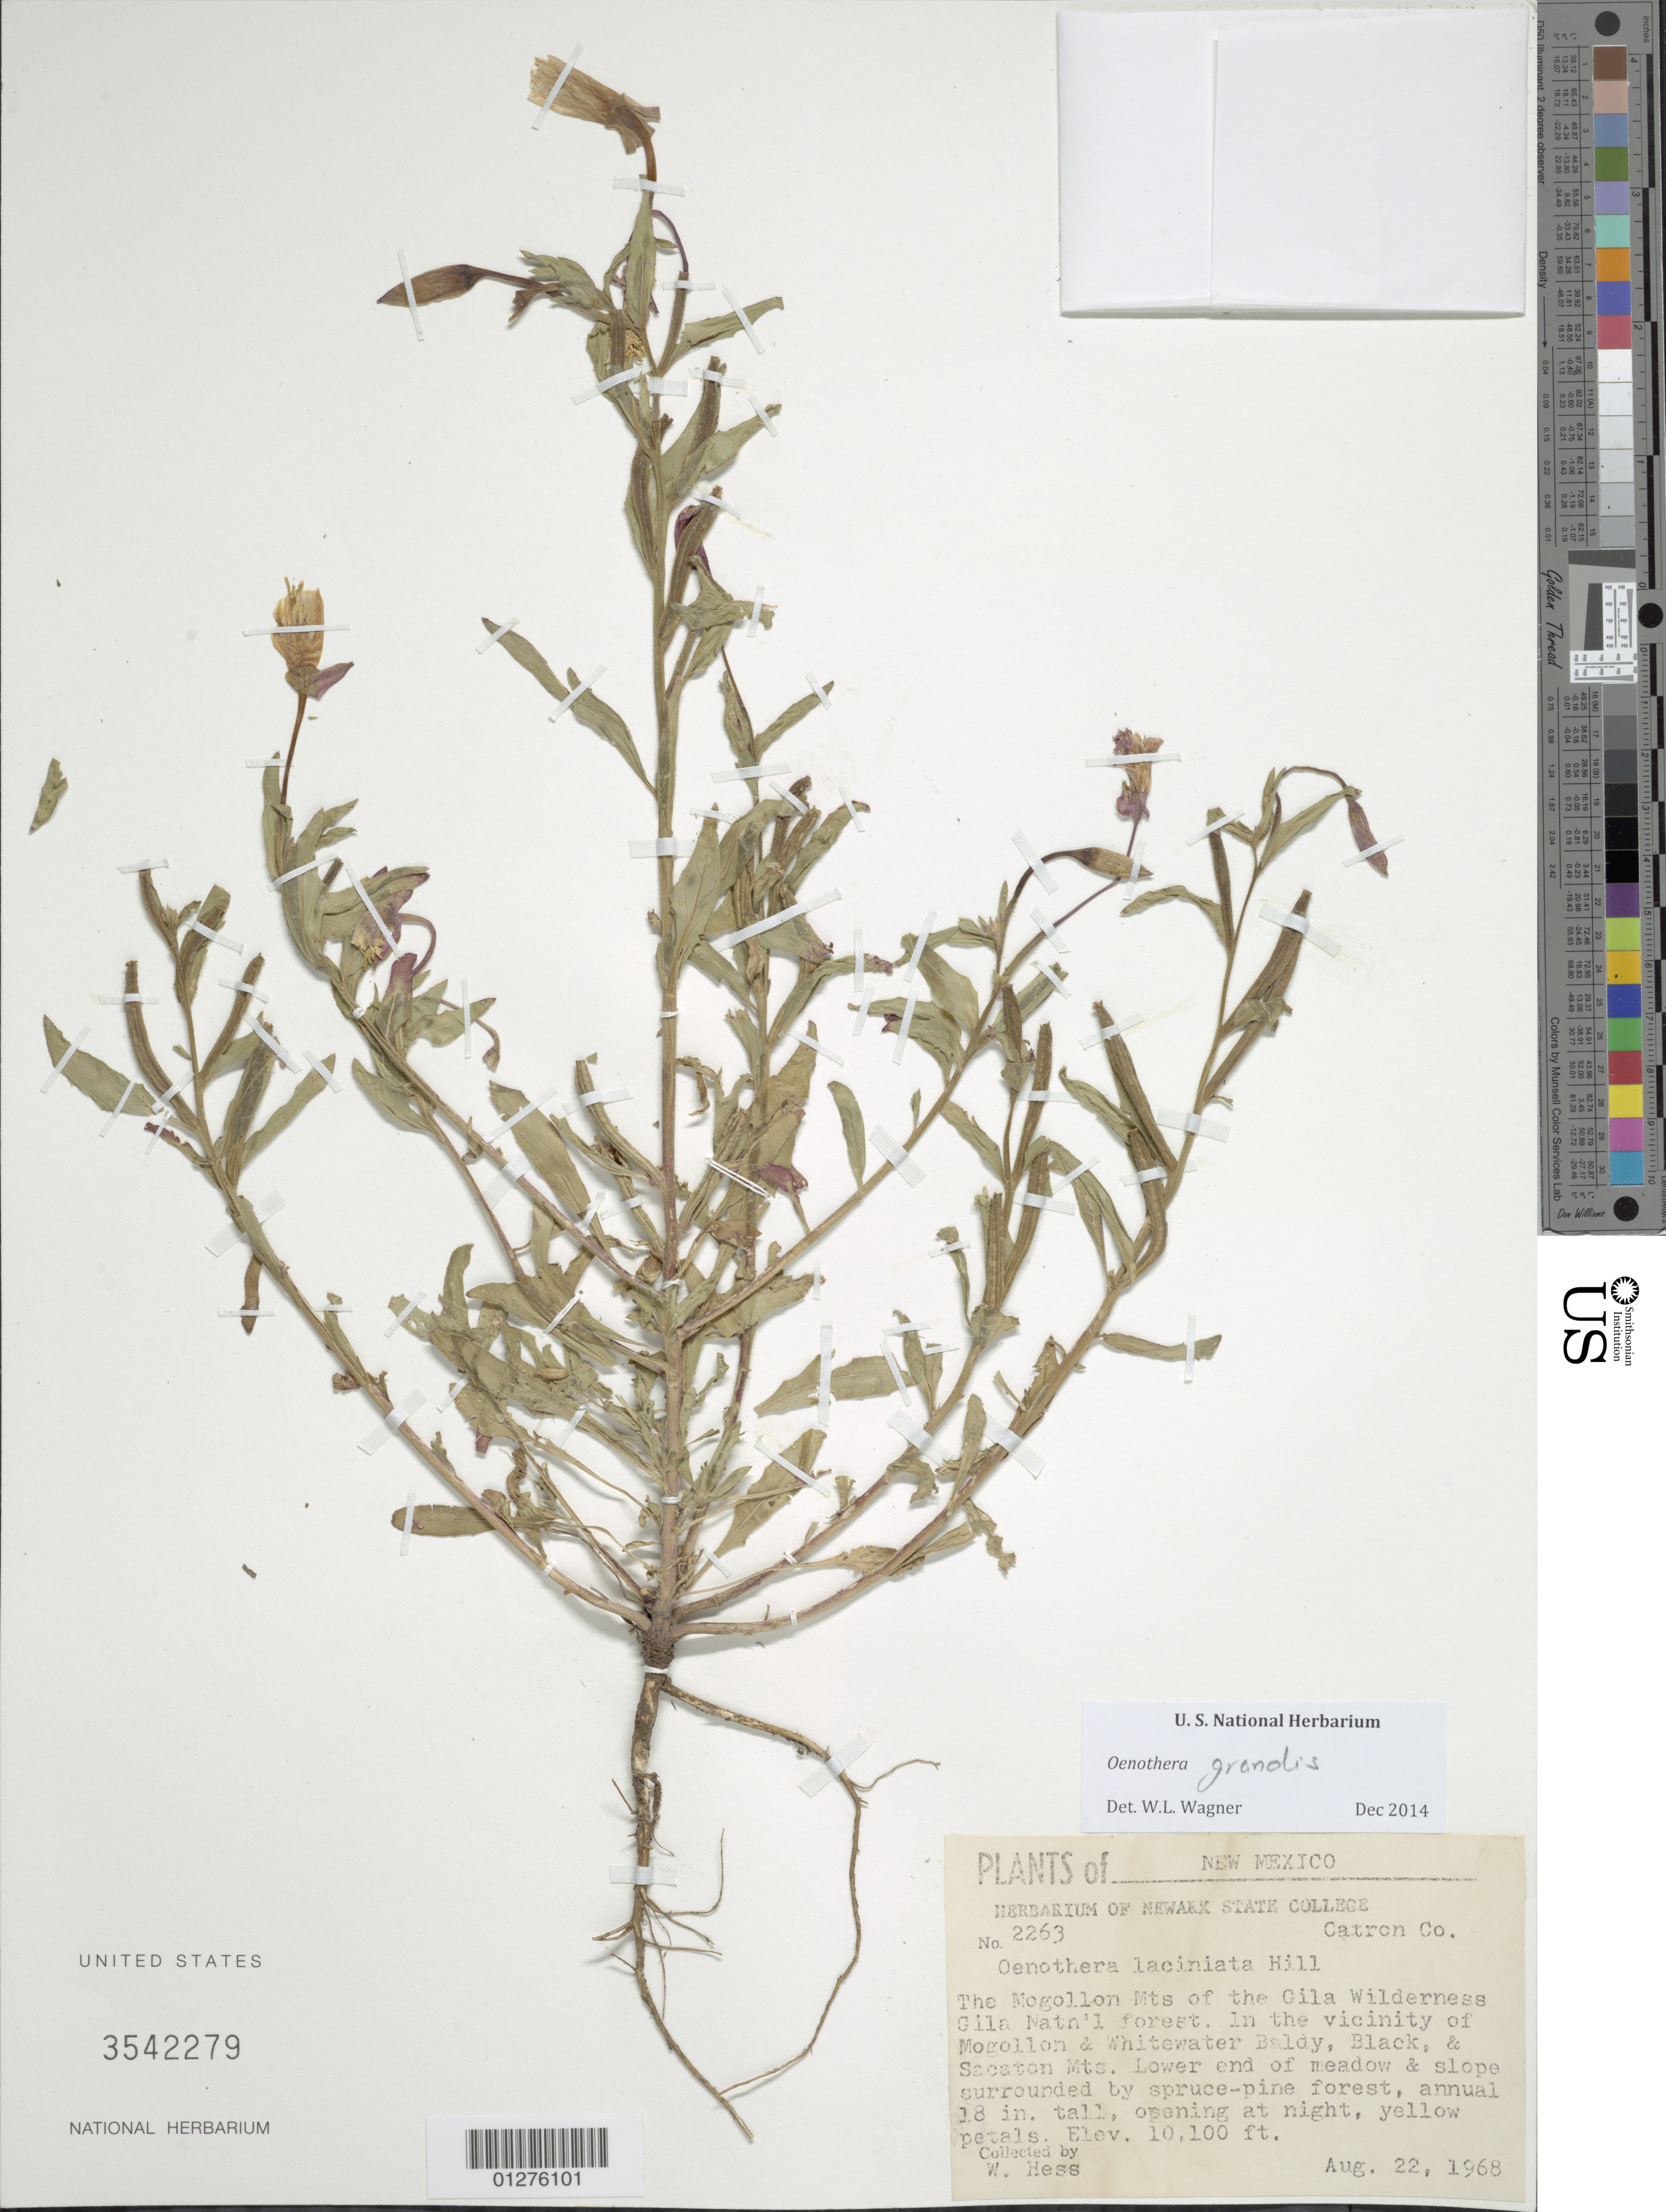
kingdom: Plantae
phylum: Tracheophyta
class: Magnoliopsida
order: Myrtales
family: Onagraceae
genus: Oenothera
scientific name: Oenothera grandis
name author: (Britton) Smyth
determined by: Wagner, W. L., (BOT), Smithsonian Institution - National Museum of Natural History (UNITED STATES)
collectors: W. Hess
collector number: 2263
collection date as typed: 22 Aug 1968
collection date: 1968-08-22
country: United States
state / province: New Mexico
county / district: Catron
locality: Mogollon Mts., Gila National Forest, near Mogollon and Whitewater Baldy, Black, and Sacaton Mts..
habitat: Lower end of meadow and slope .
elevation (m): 3078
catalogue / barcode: US 3542279